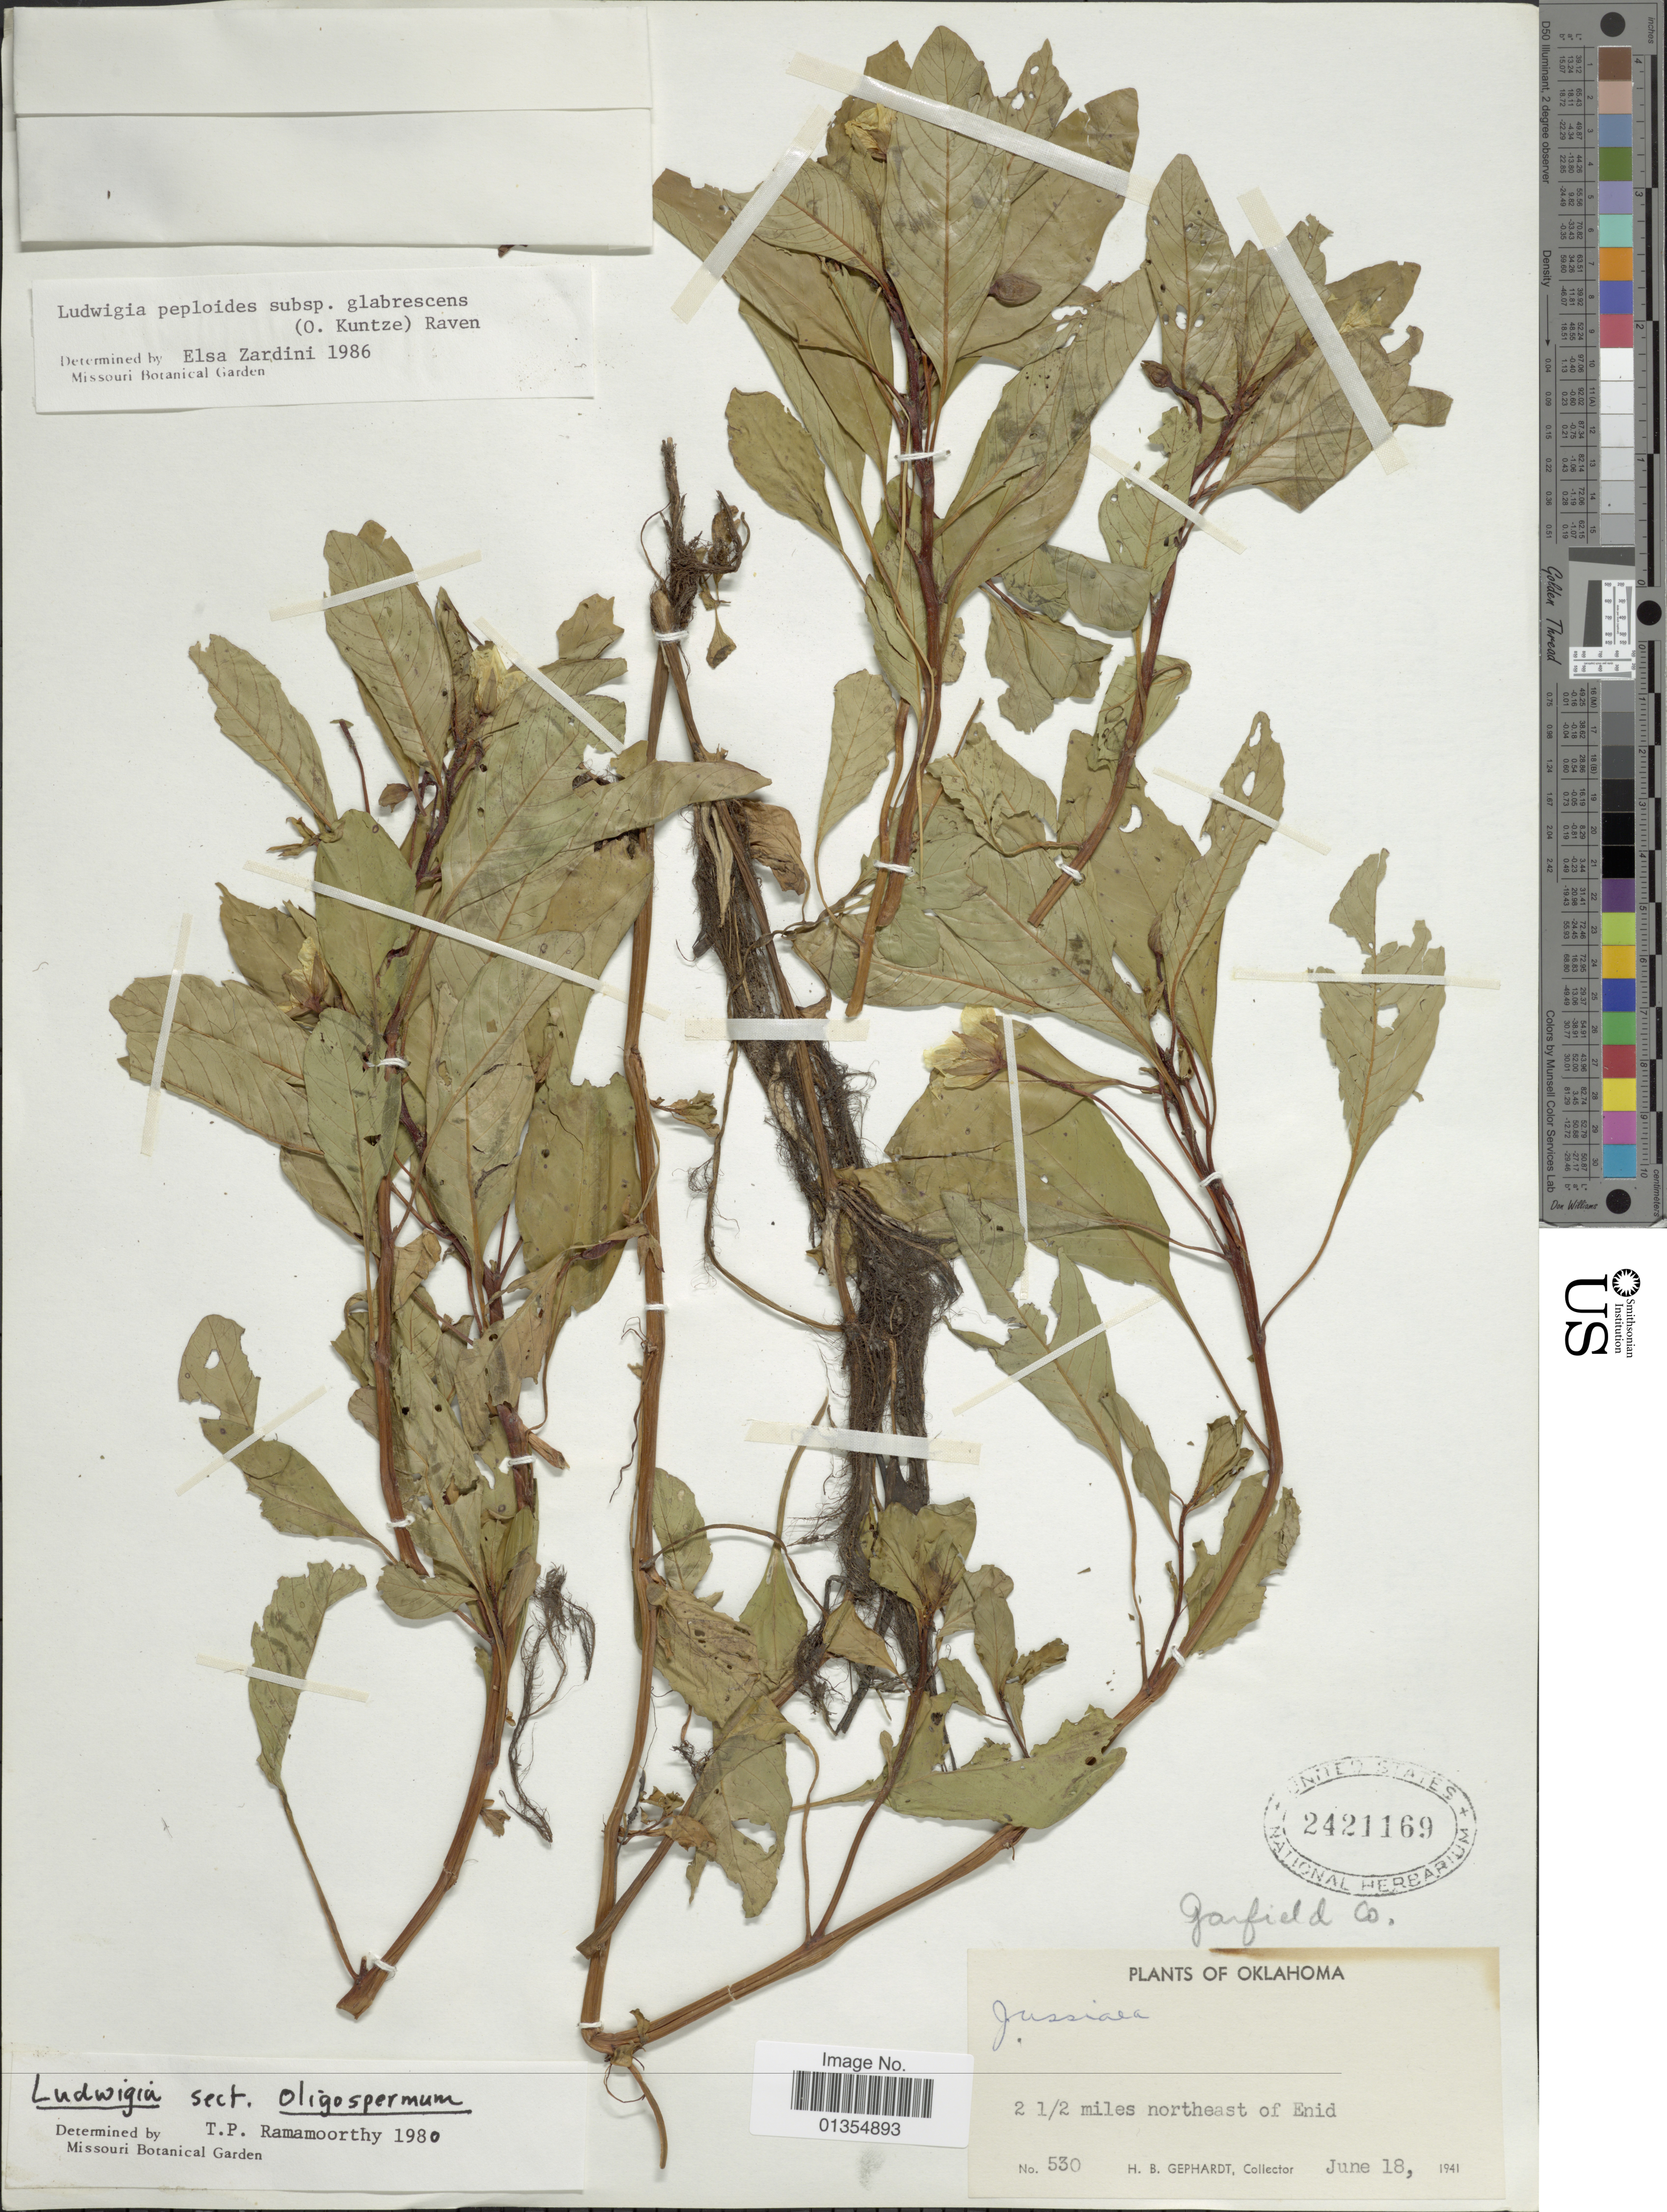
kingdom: Plantae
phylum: Tracheophyta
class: Magnoliopsida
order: Myrtales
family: Onagraceae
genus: Ludwigia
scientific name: Ludwigia peploides subsp. glabrescens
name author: (Kuntze) P.H. Raven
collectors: H. Gephardt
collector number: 530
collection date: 1941-06-18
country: United States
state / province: Oklahoma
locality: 2½ miles northeast of Enid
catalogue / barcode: US 2421169